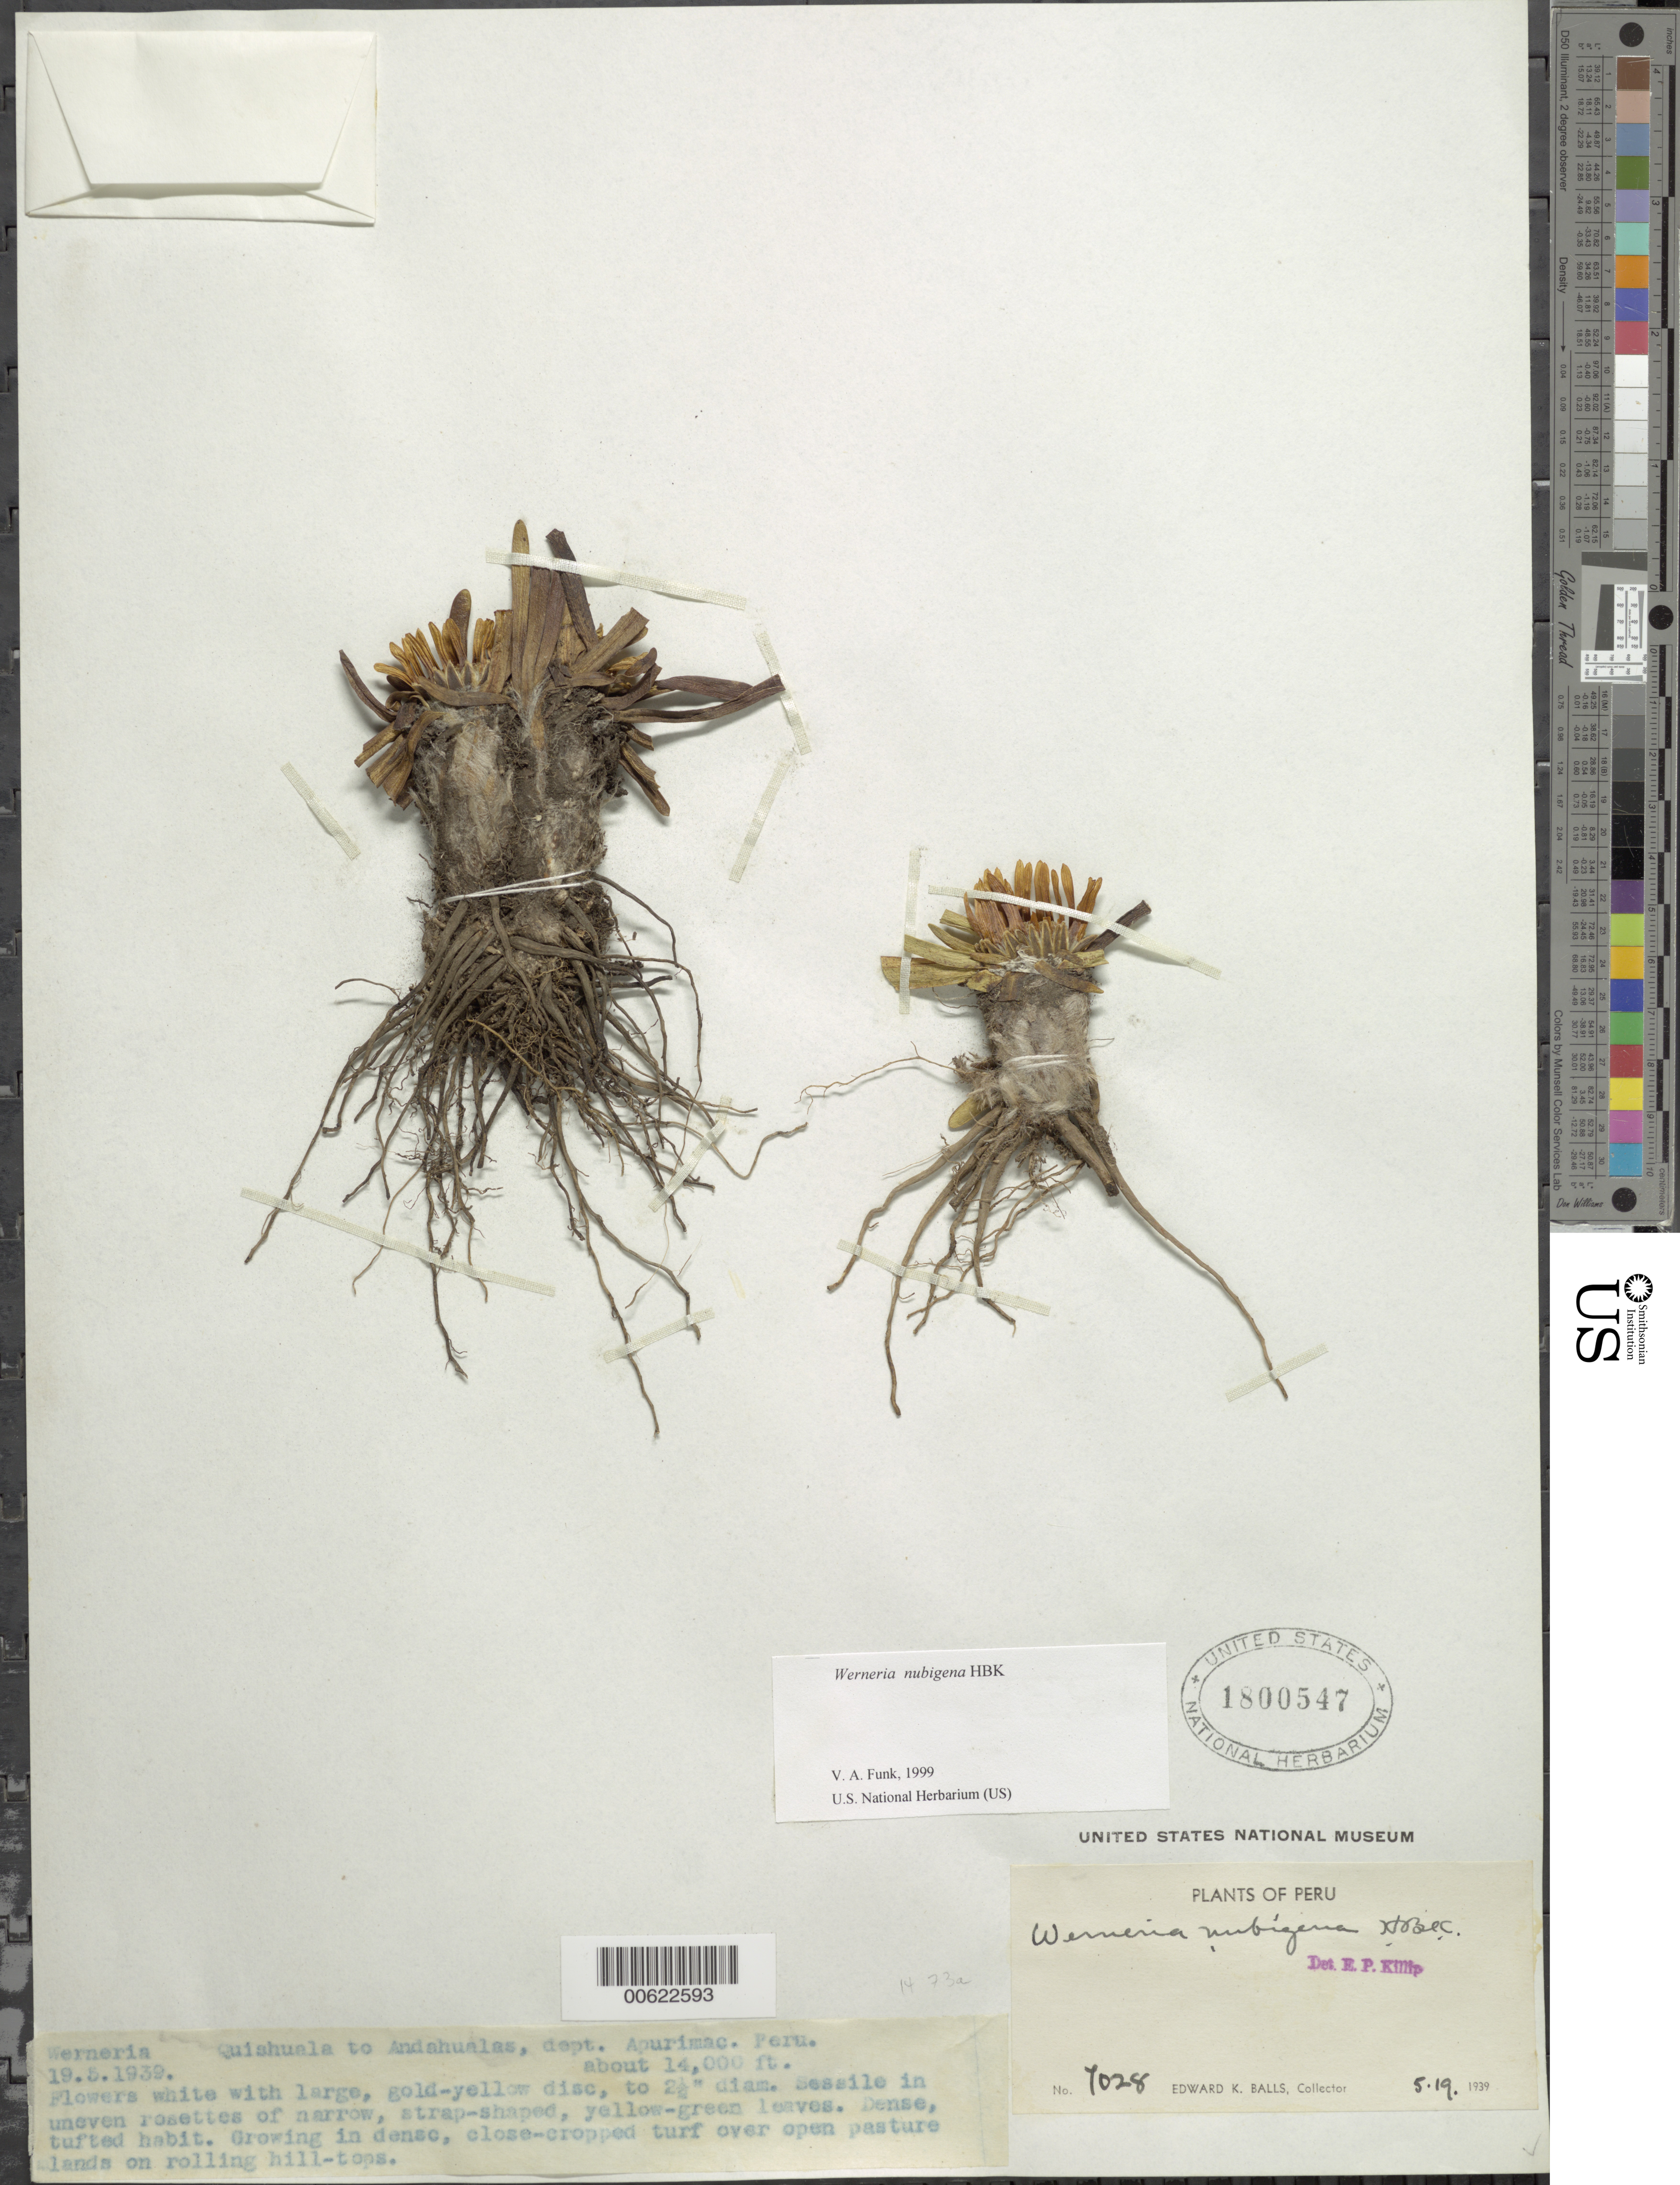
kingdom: Plantae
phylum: Tracheophyta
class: Magnoliopsida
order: Asterales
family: Asteraceae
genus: Werneria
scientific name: Werneria nubigena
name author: Kunth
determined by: Funk, Vicki A., (BOT), Smithsonian Institution - National Museum of Natural History (UNITED STATES)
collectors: E. K. Balls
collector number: B 7028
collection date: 1939-05-19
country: Peru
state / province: Apurímac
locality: Quishuala to Andahualas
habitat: Growing in dense, close-cropped turf over open pasturelands on rolling hill-tops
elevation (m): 4267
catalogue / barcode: US 1800547